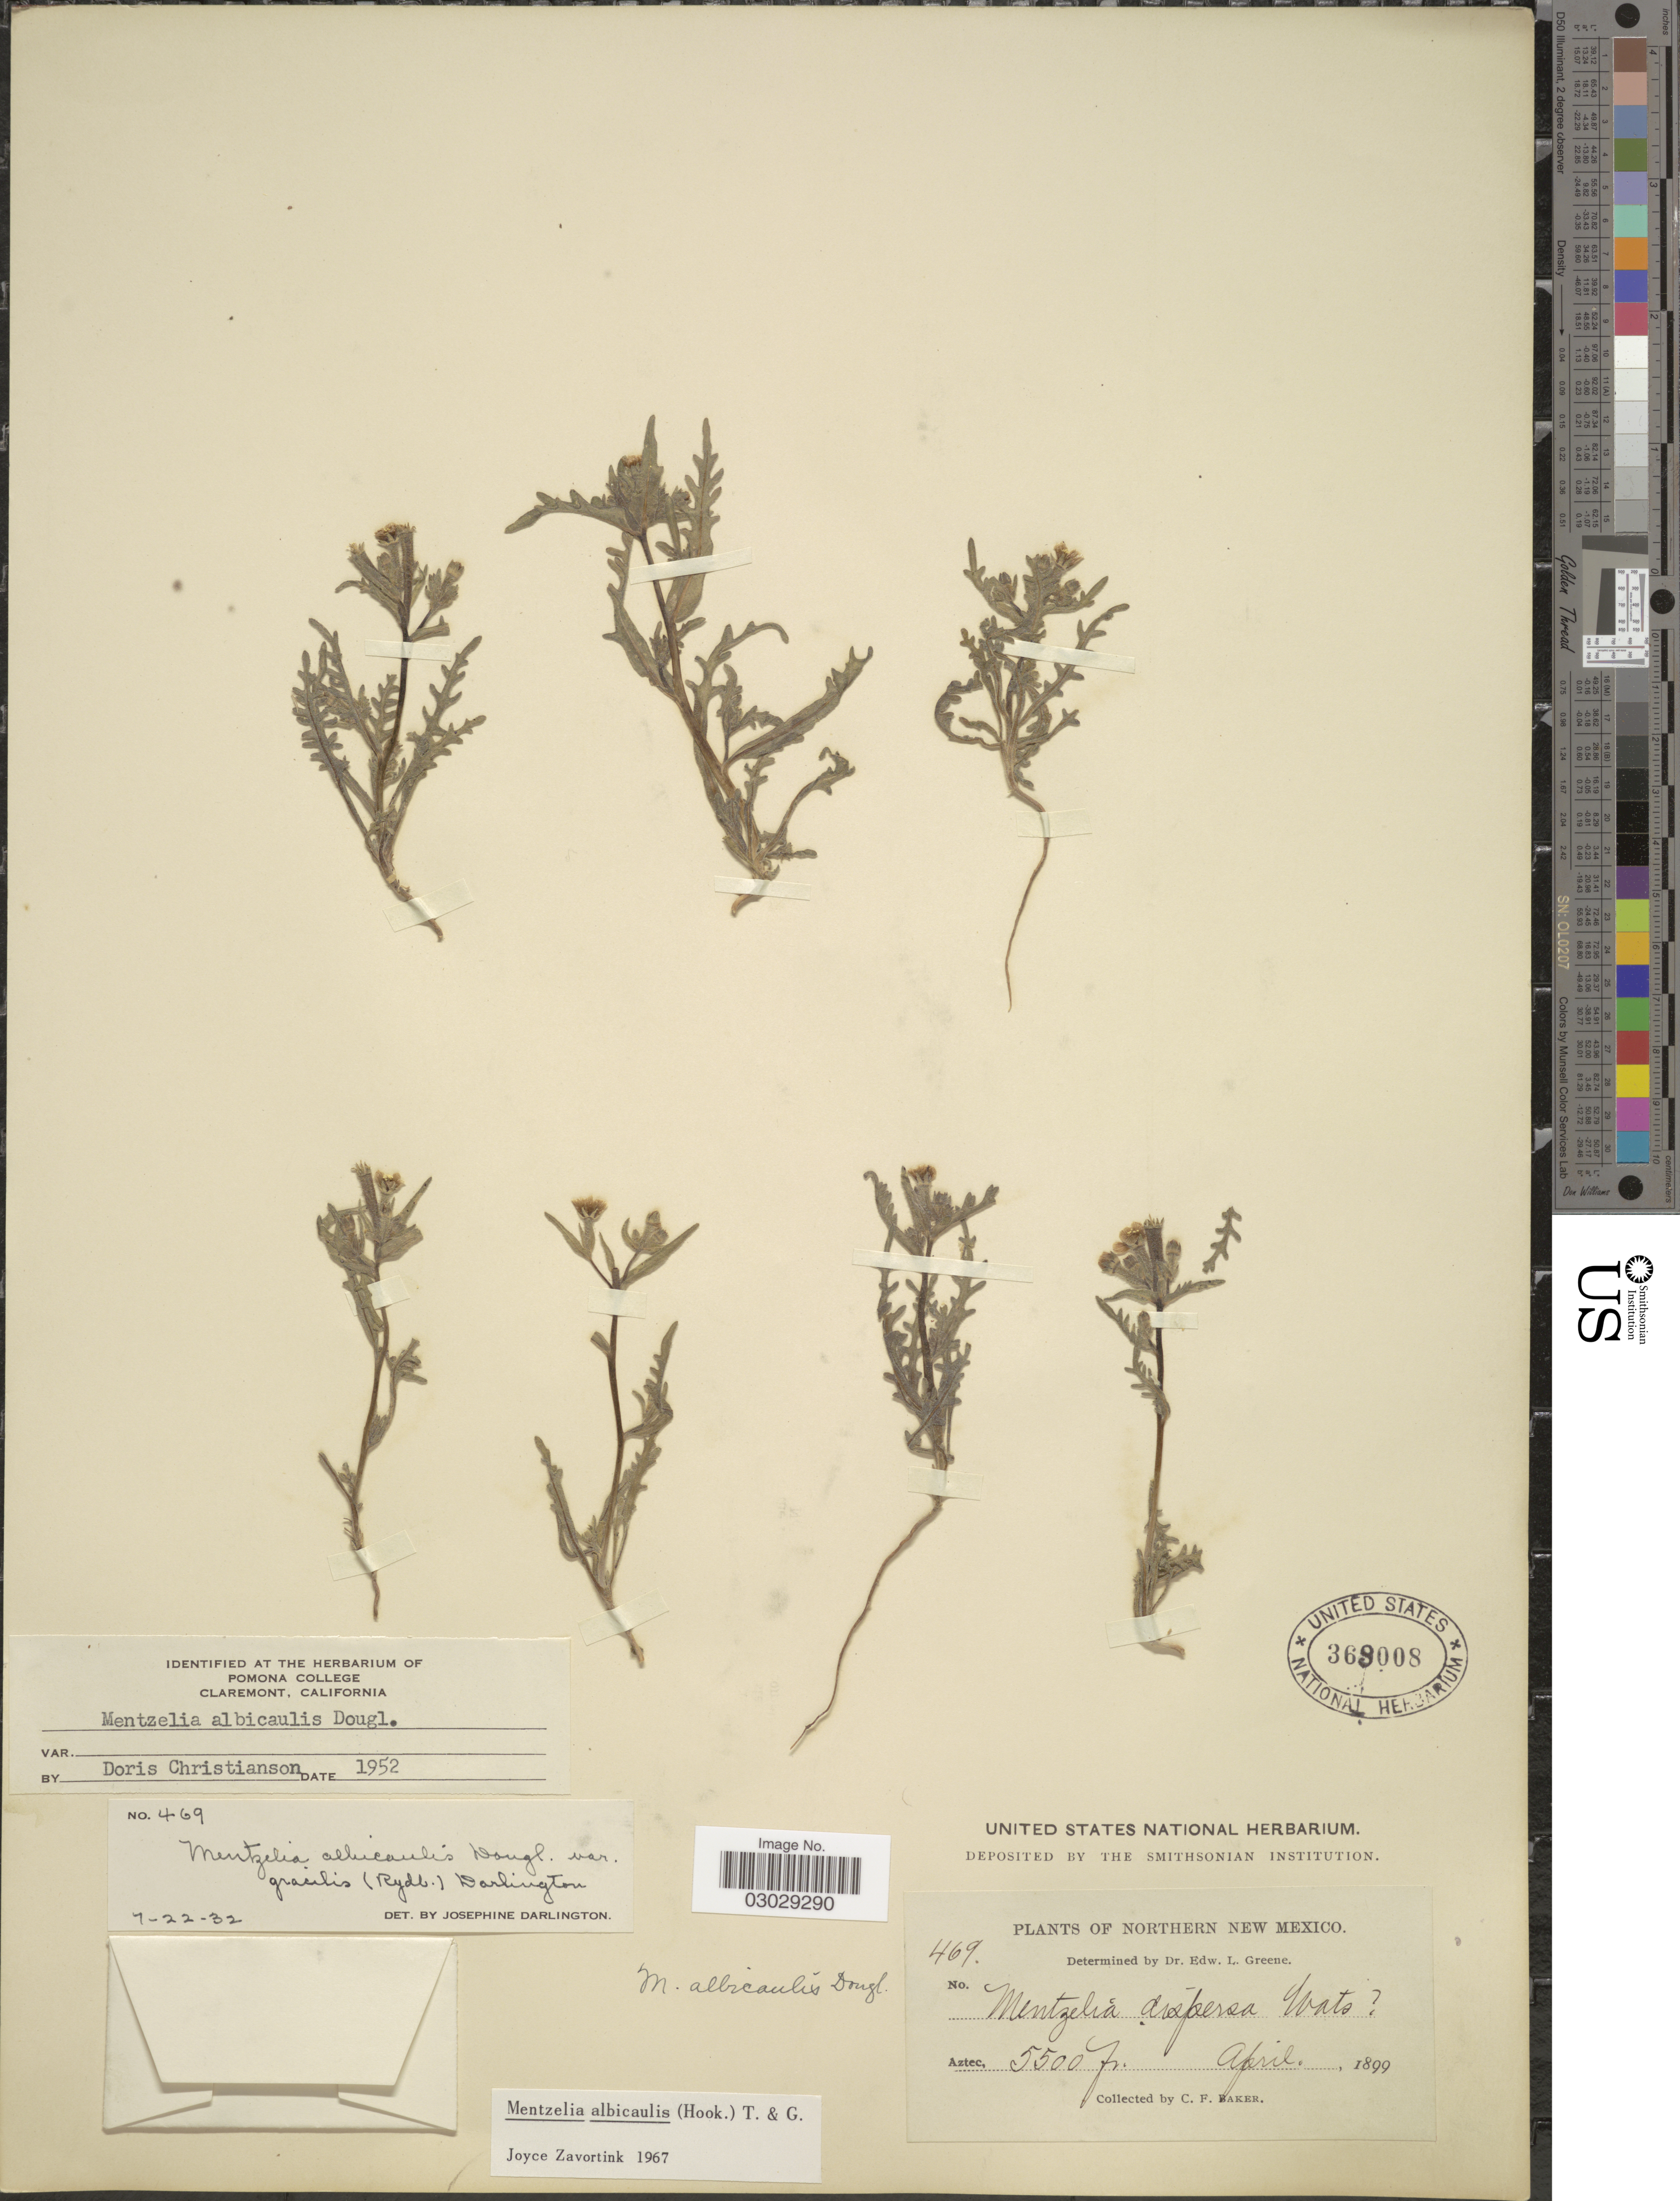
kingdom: Plantae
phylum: Tracheophyta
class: Magnoliopsida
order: Cornales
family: Loasaceae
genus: Mentzelia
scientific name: Mentzelia albicaulis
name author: (Douglas ex Hook.) Douglas ex Torr. & A. Gray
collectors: C. F. Baker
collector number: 469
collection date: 1899-04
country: United States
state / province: New Mexico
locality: Northern New Mexico. Aztec.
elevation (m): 1676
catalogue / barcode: US 369008